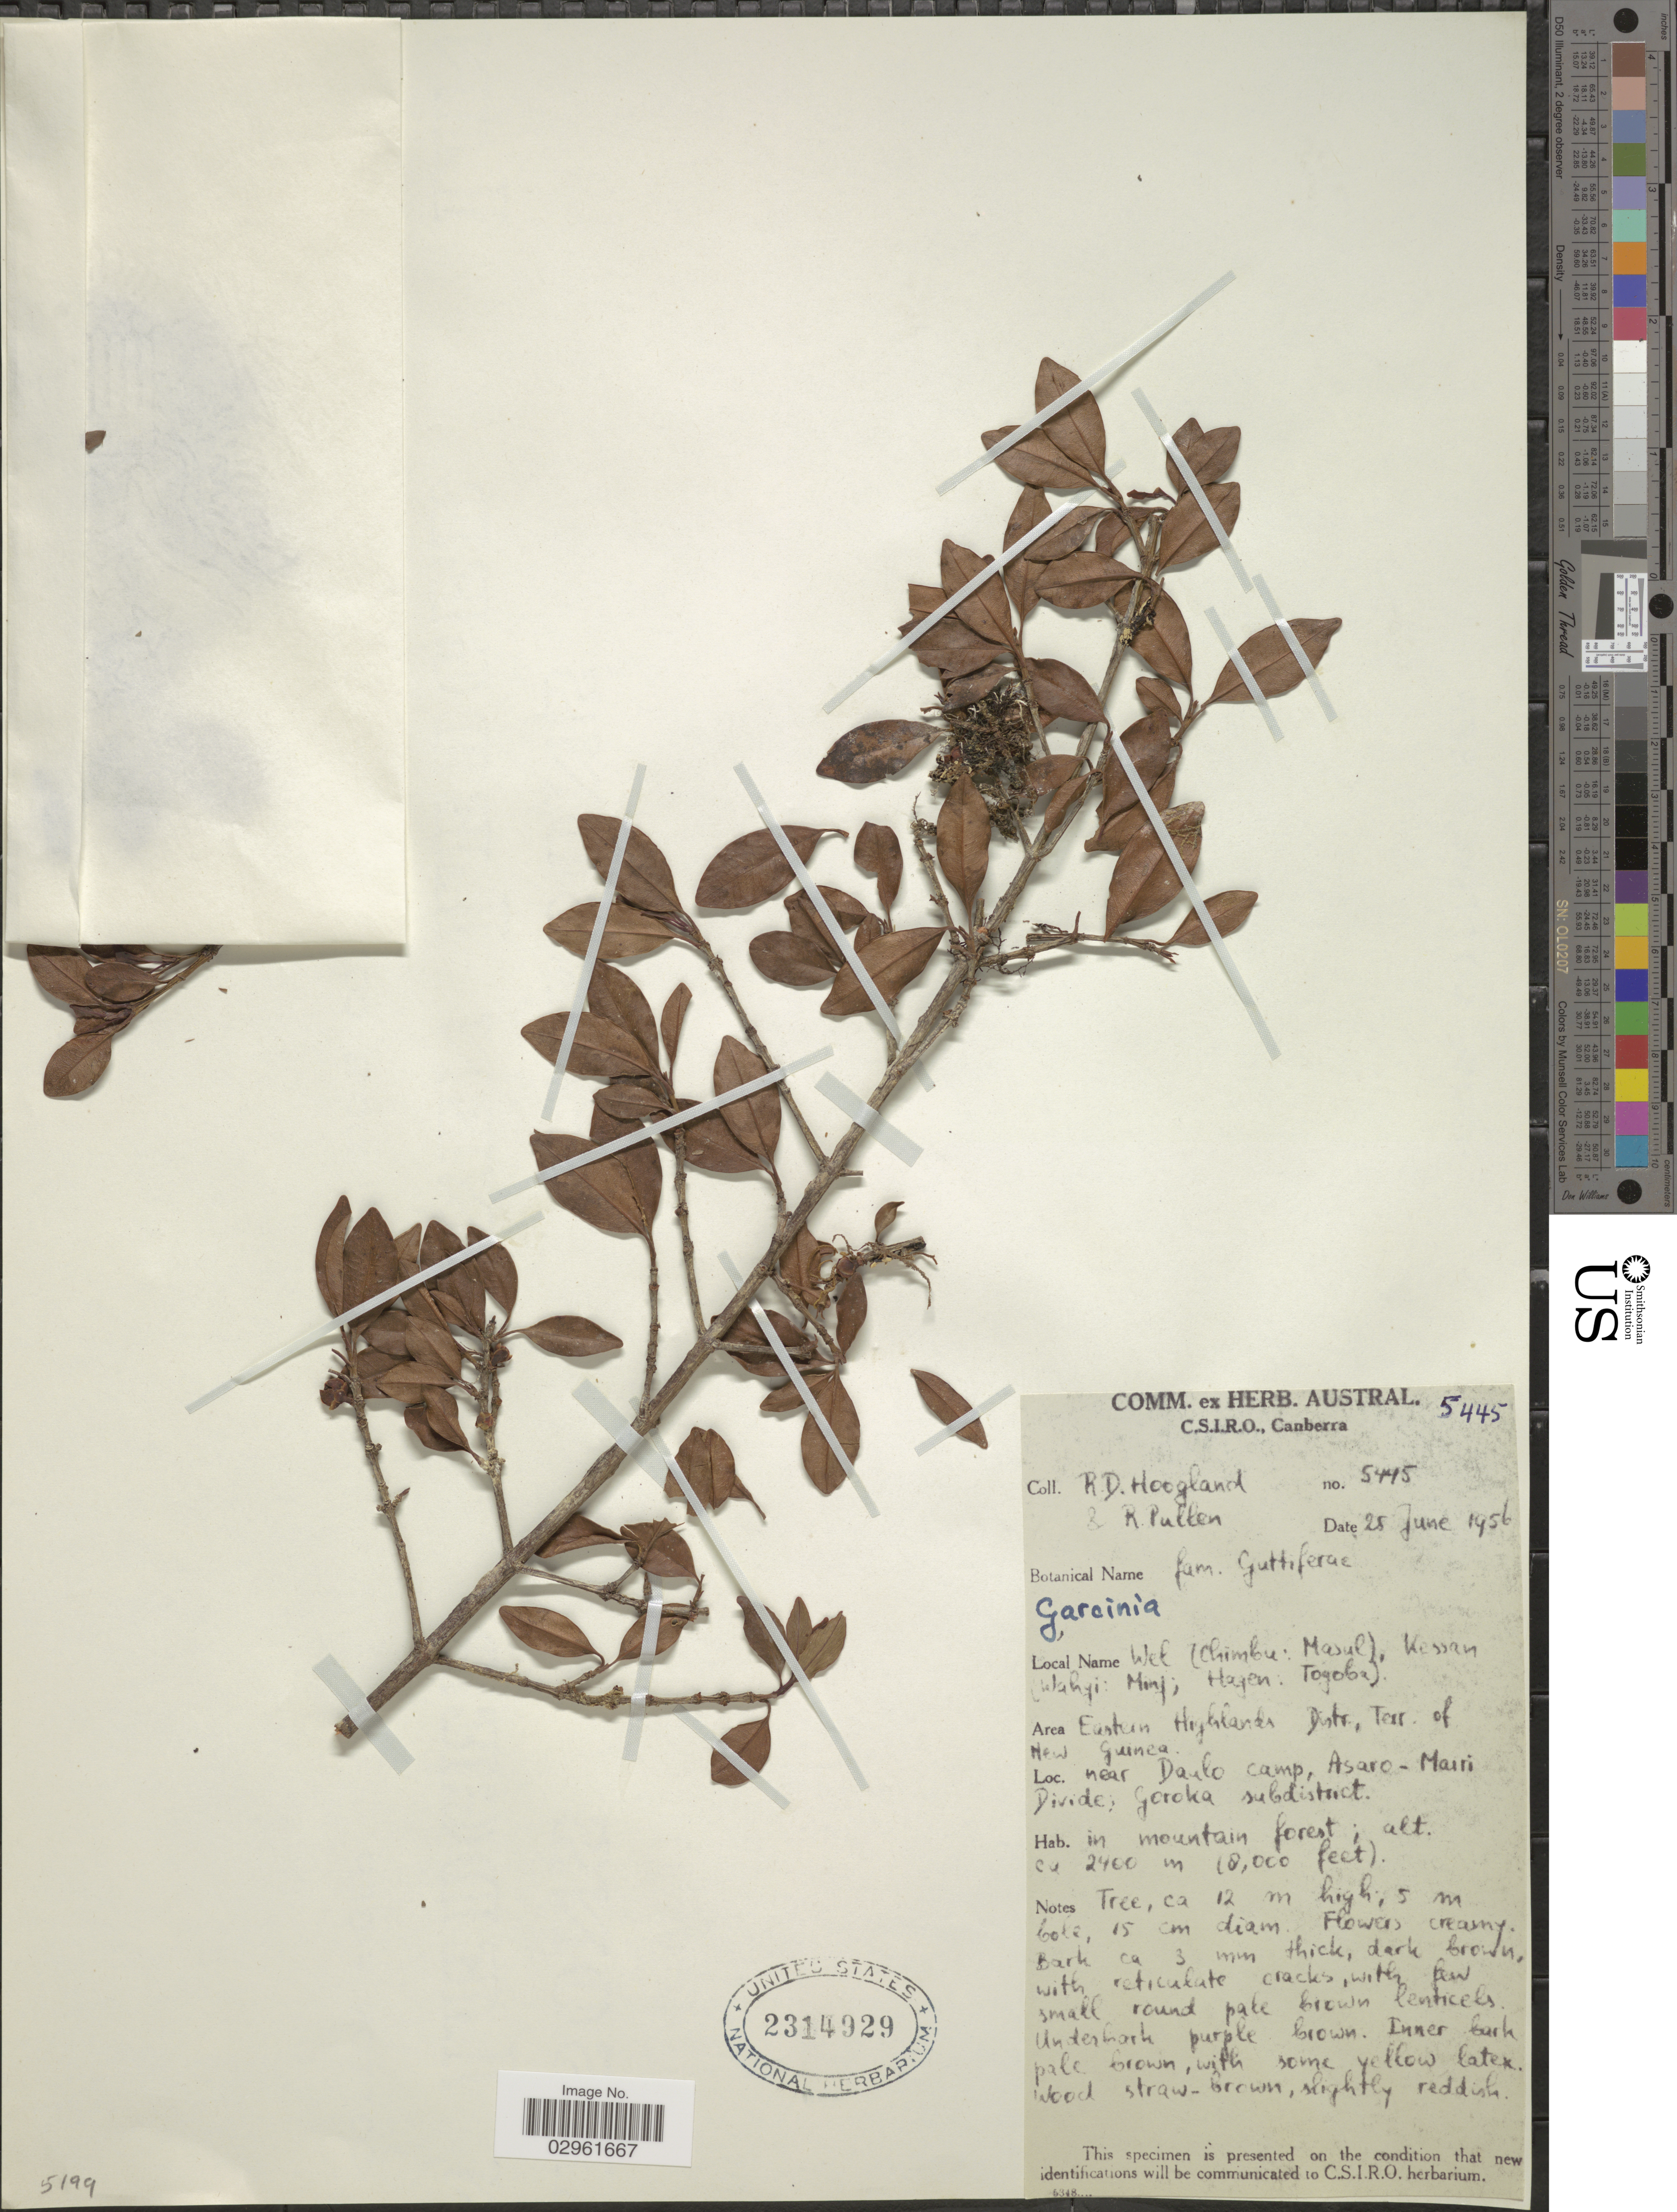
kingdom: Plantae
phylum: Tracheophyta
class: Magnoliopsida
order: Malpighiales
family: Clusiaceae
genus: Garcinia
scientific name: Garcinia sp.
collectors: R. D. Hoogland & R. Pullen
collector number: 5445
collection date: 1956-06-25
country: Papua New Guinea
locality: Area Eastern Highlands Distr., Terr. of New Guinea. Near Daulo camp, Asaro-Mairi Divide: Goroka subdistrict.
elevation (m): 2400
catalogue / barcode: US 2314929